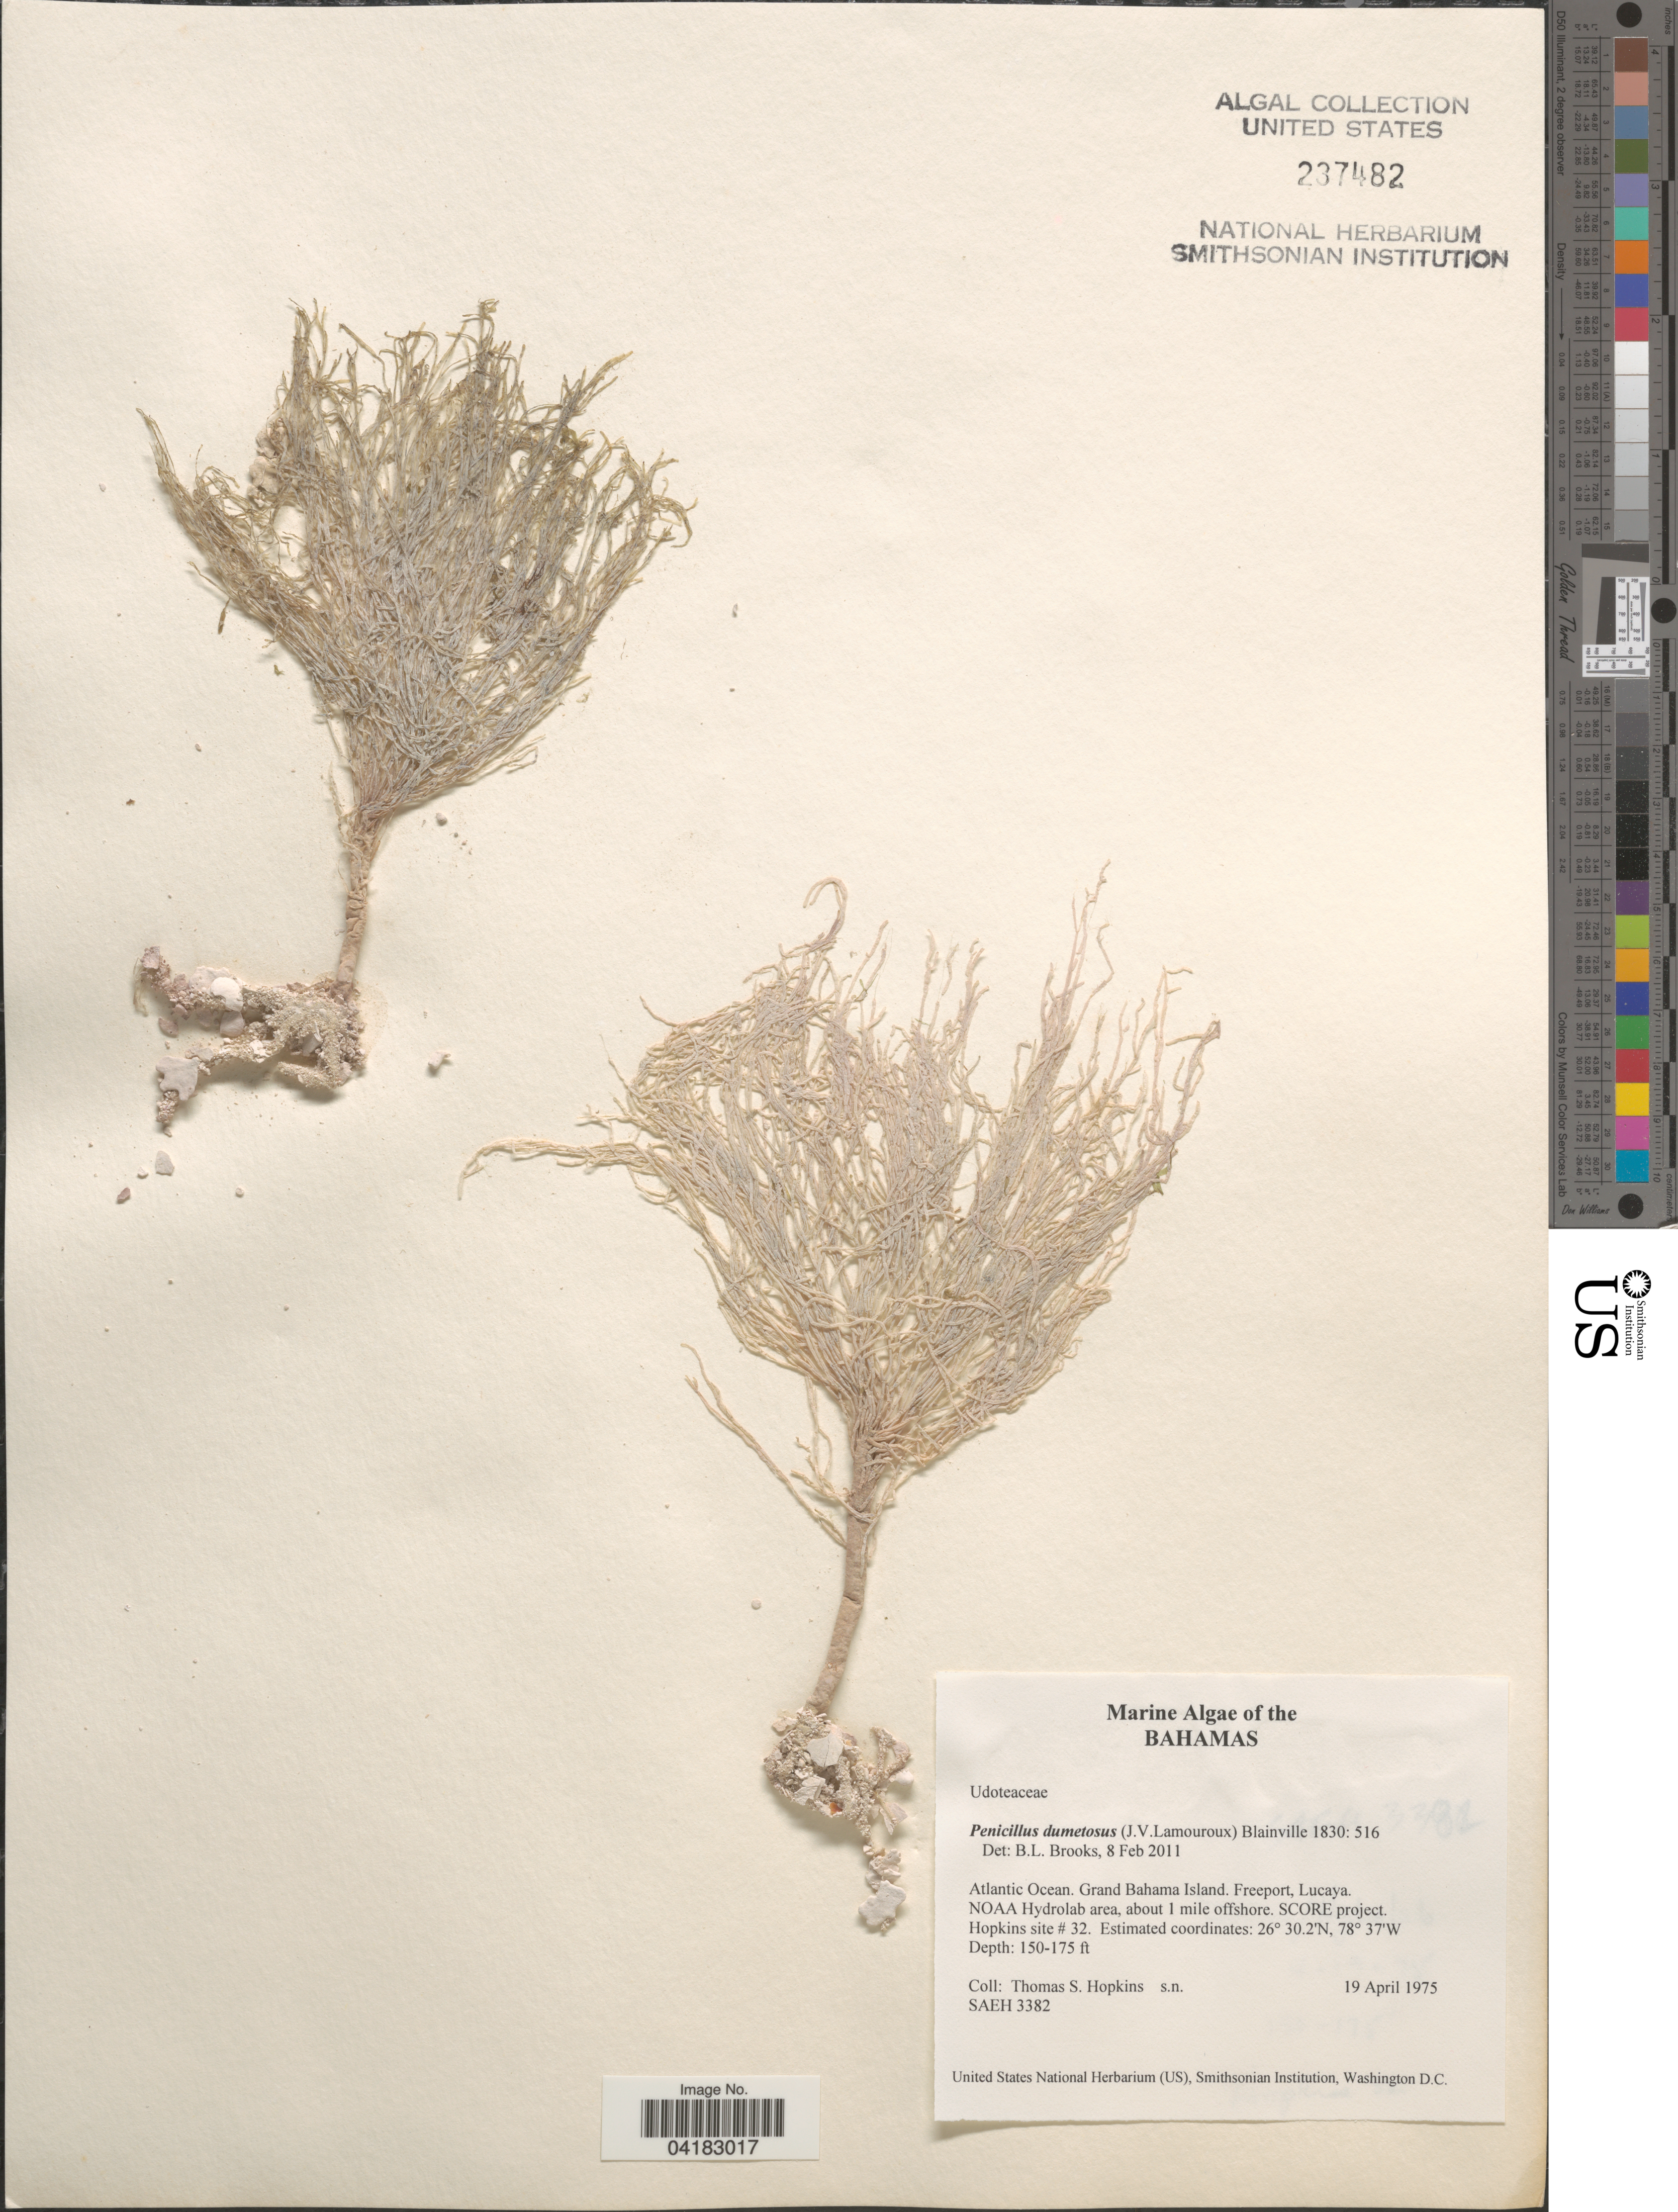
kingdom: Plantae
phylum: Chlorophyta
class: Ulvophyceae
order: Bryopsidales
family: Udoteaceae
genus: Penicillus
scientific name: Penicillus dumetosus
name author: (J.V.Lamouroux) Blainville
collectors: T. Hopkins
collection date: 1975-04-19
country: Bahamas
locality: Atlantic Ocean. Grand Bahama Island. Freeport, Lucaya. NOAA Hydrolab area, about 1 mile offshore. SCORE project. Hopkins site # 32.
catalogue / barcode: US 237482